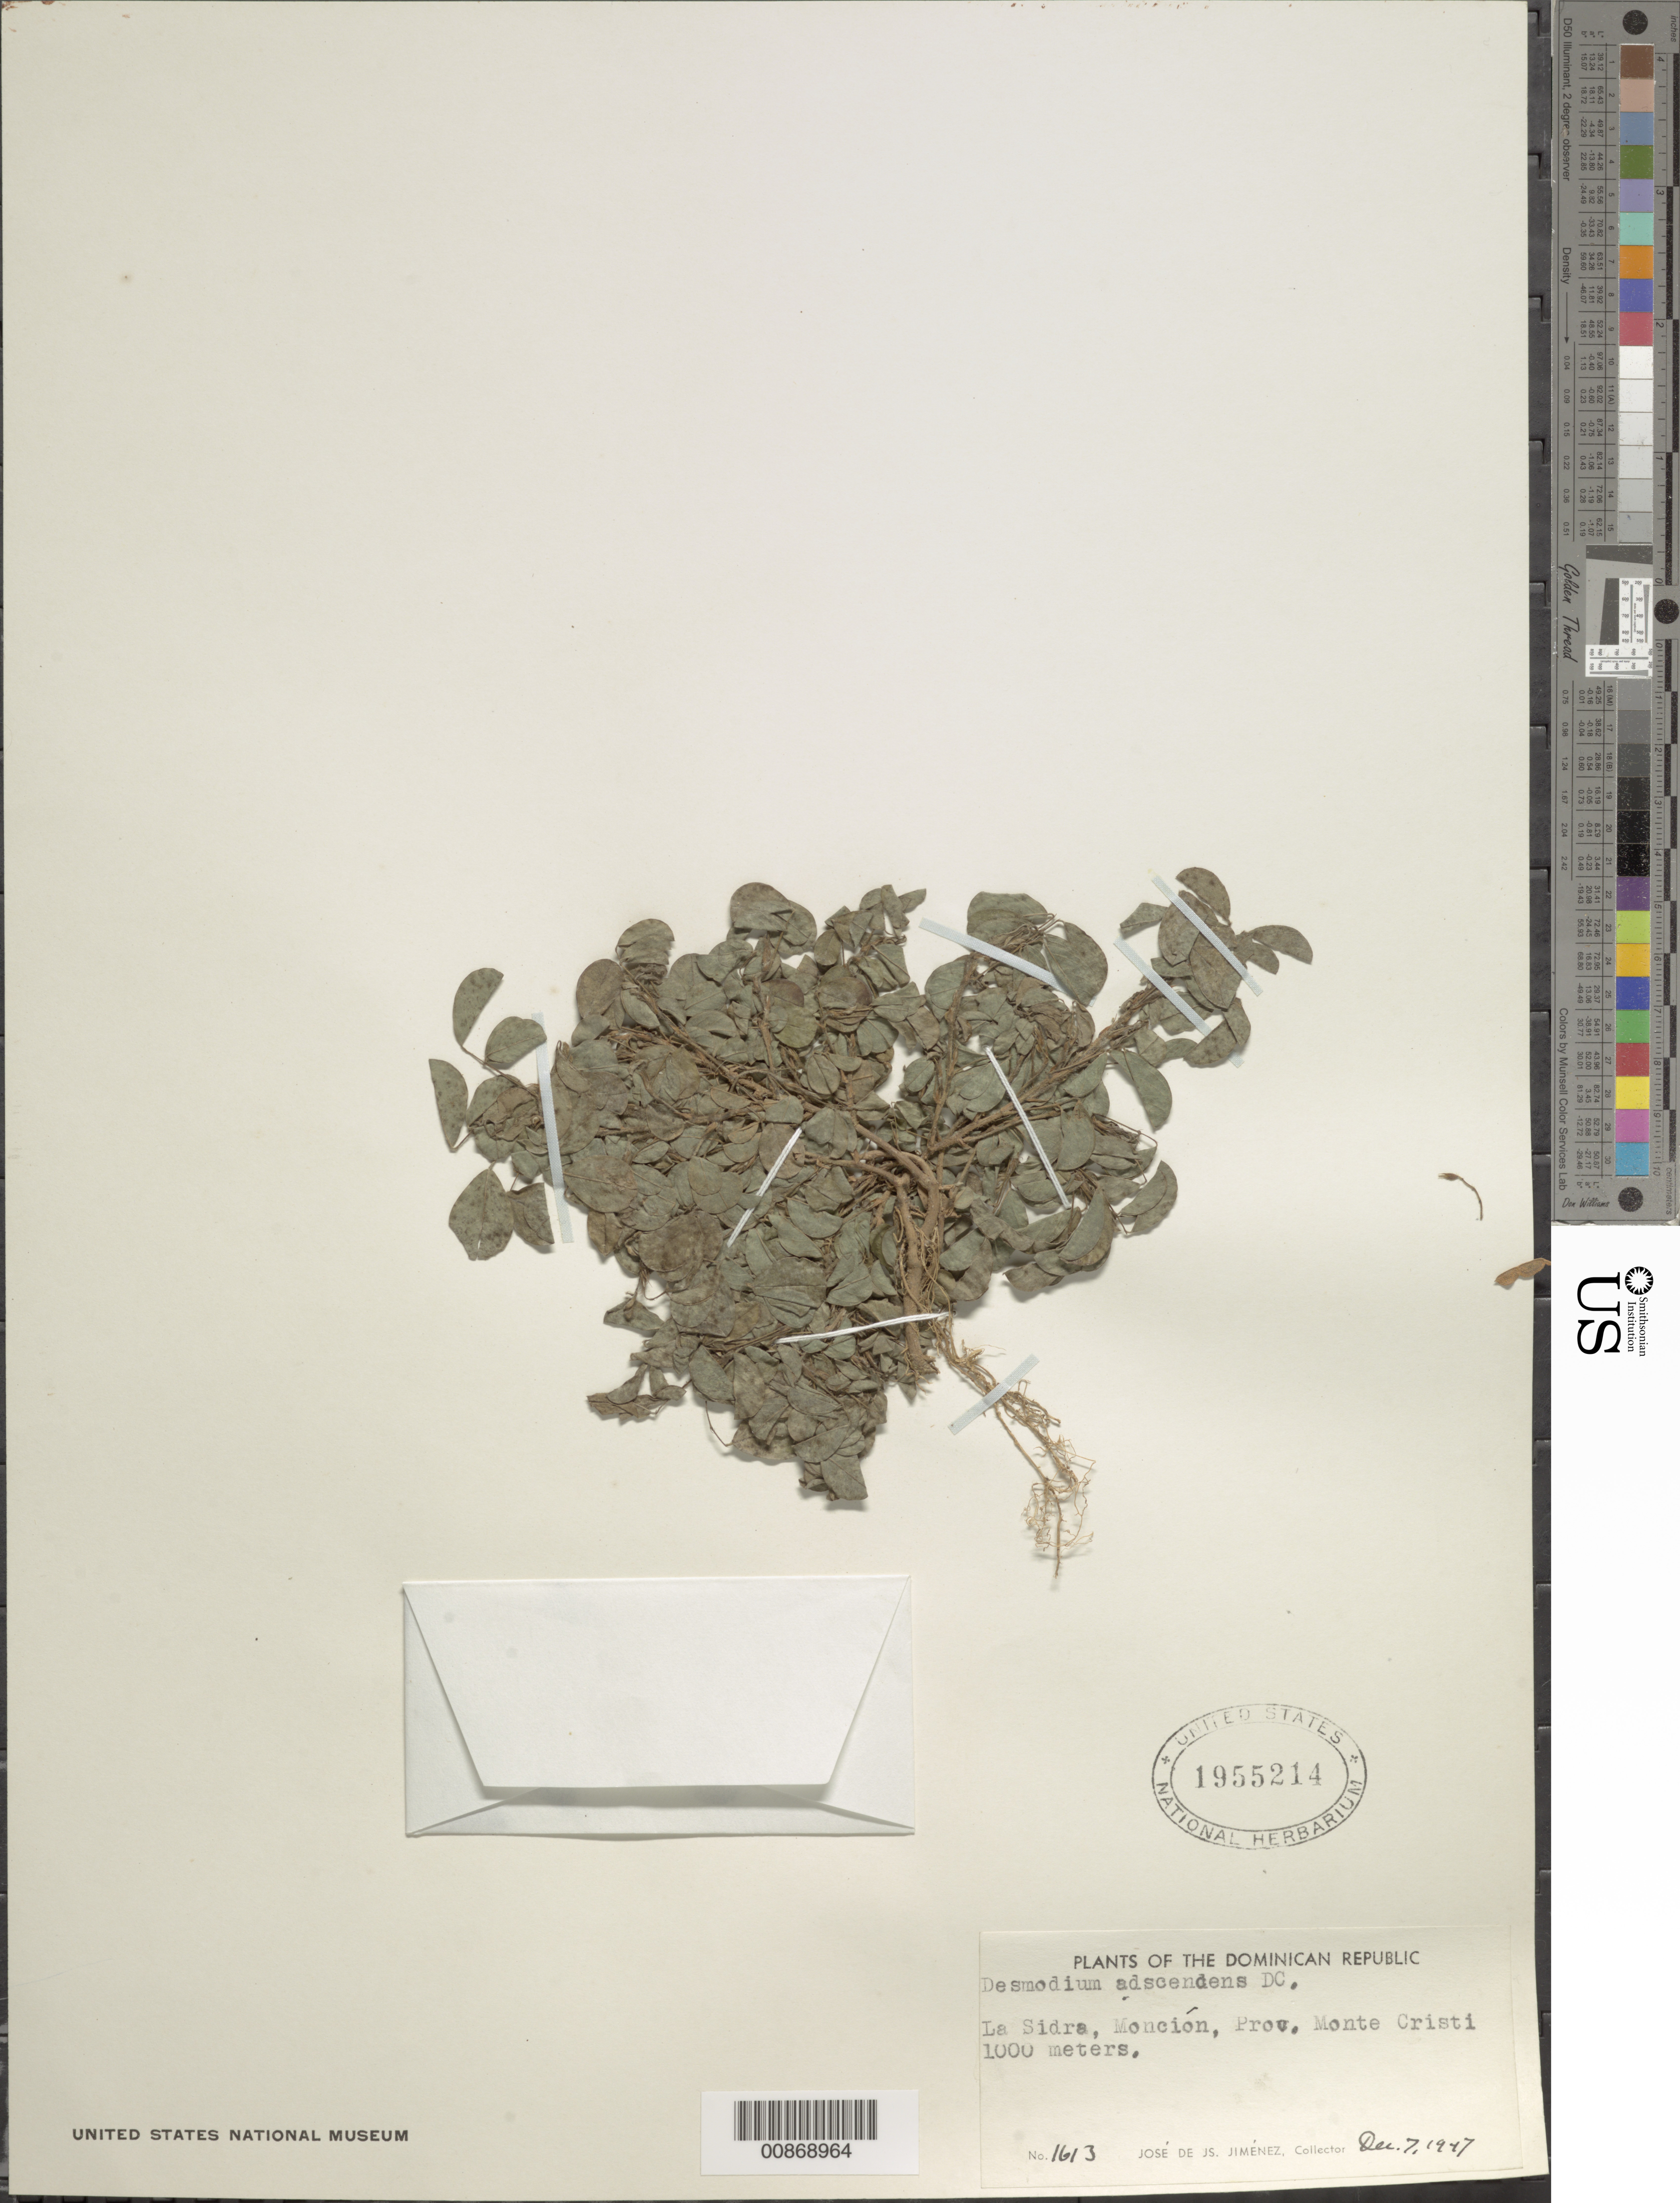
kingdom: Plantae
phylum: Tracheophyta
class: Magnoliopsida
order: Fabales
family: Fabaceae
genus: Grona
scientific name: Grona adscendens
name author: (Sw.) H. Ohashi & K. Ohashi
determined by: Strong, Mark T., (BOT), Smithsonian Institution - National Museum of Natural History (UNITED STATES)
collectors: J. J. Jiménez Almonte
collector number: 1613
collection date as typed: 07 Dec 1947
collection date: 1947-12-07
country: Dominican Republic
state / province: Monte Cristi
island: Hispaniola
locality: La Sidra, Monción.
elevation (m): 1000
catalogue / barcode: US 1955214